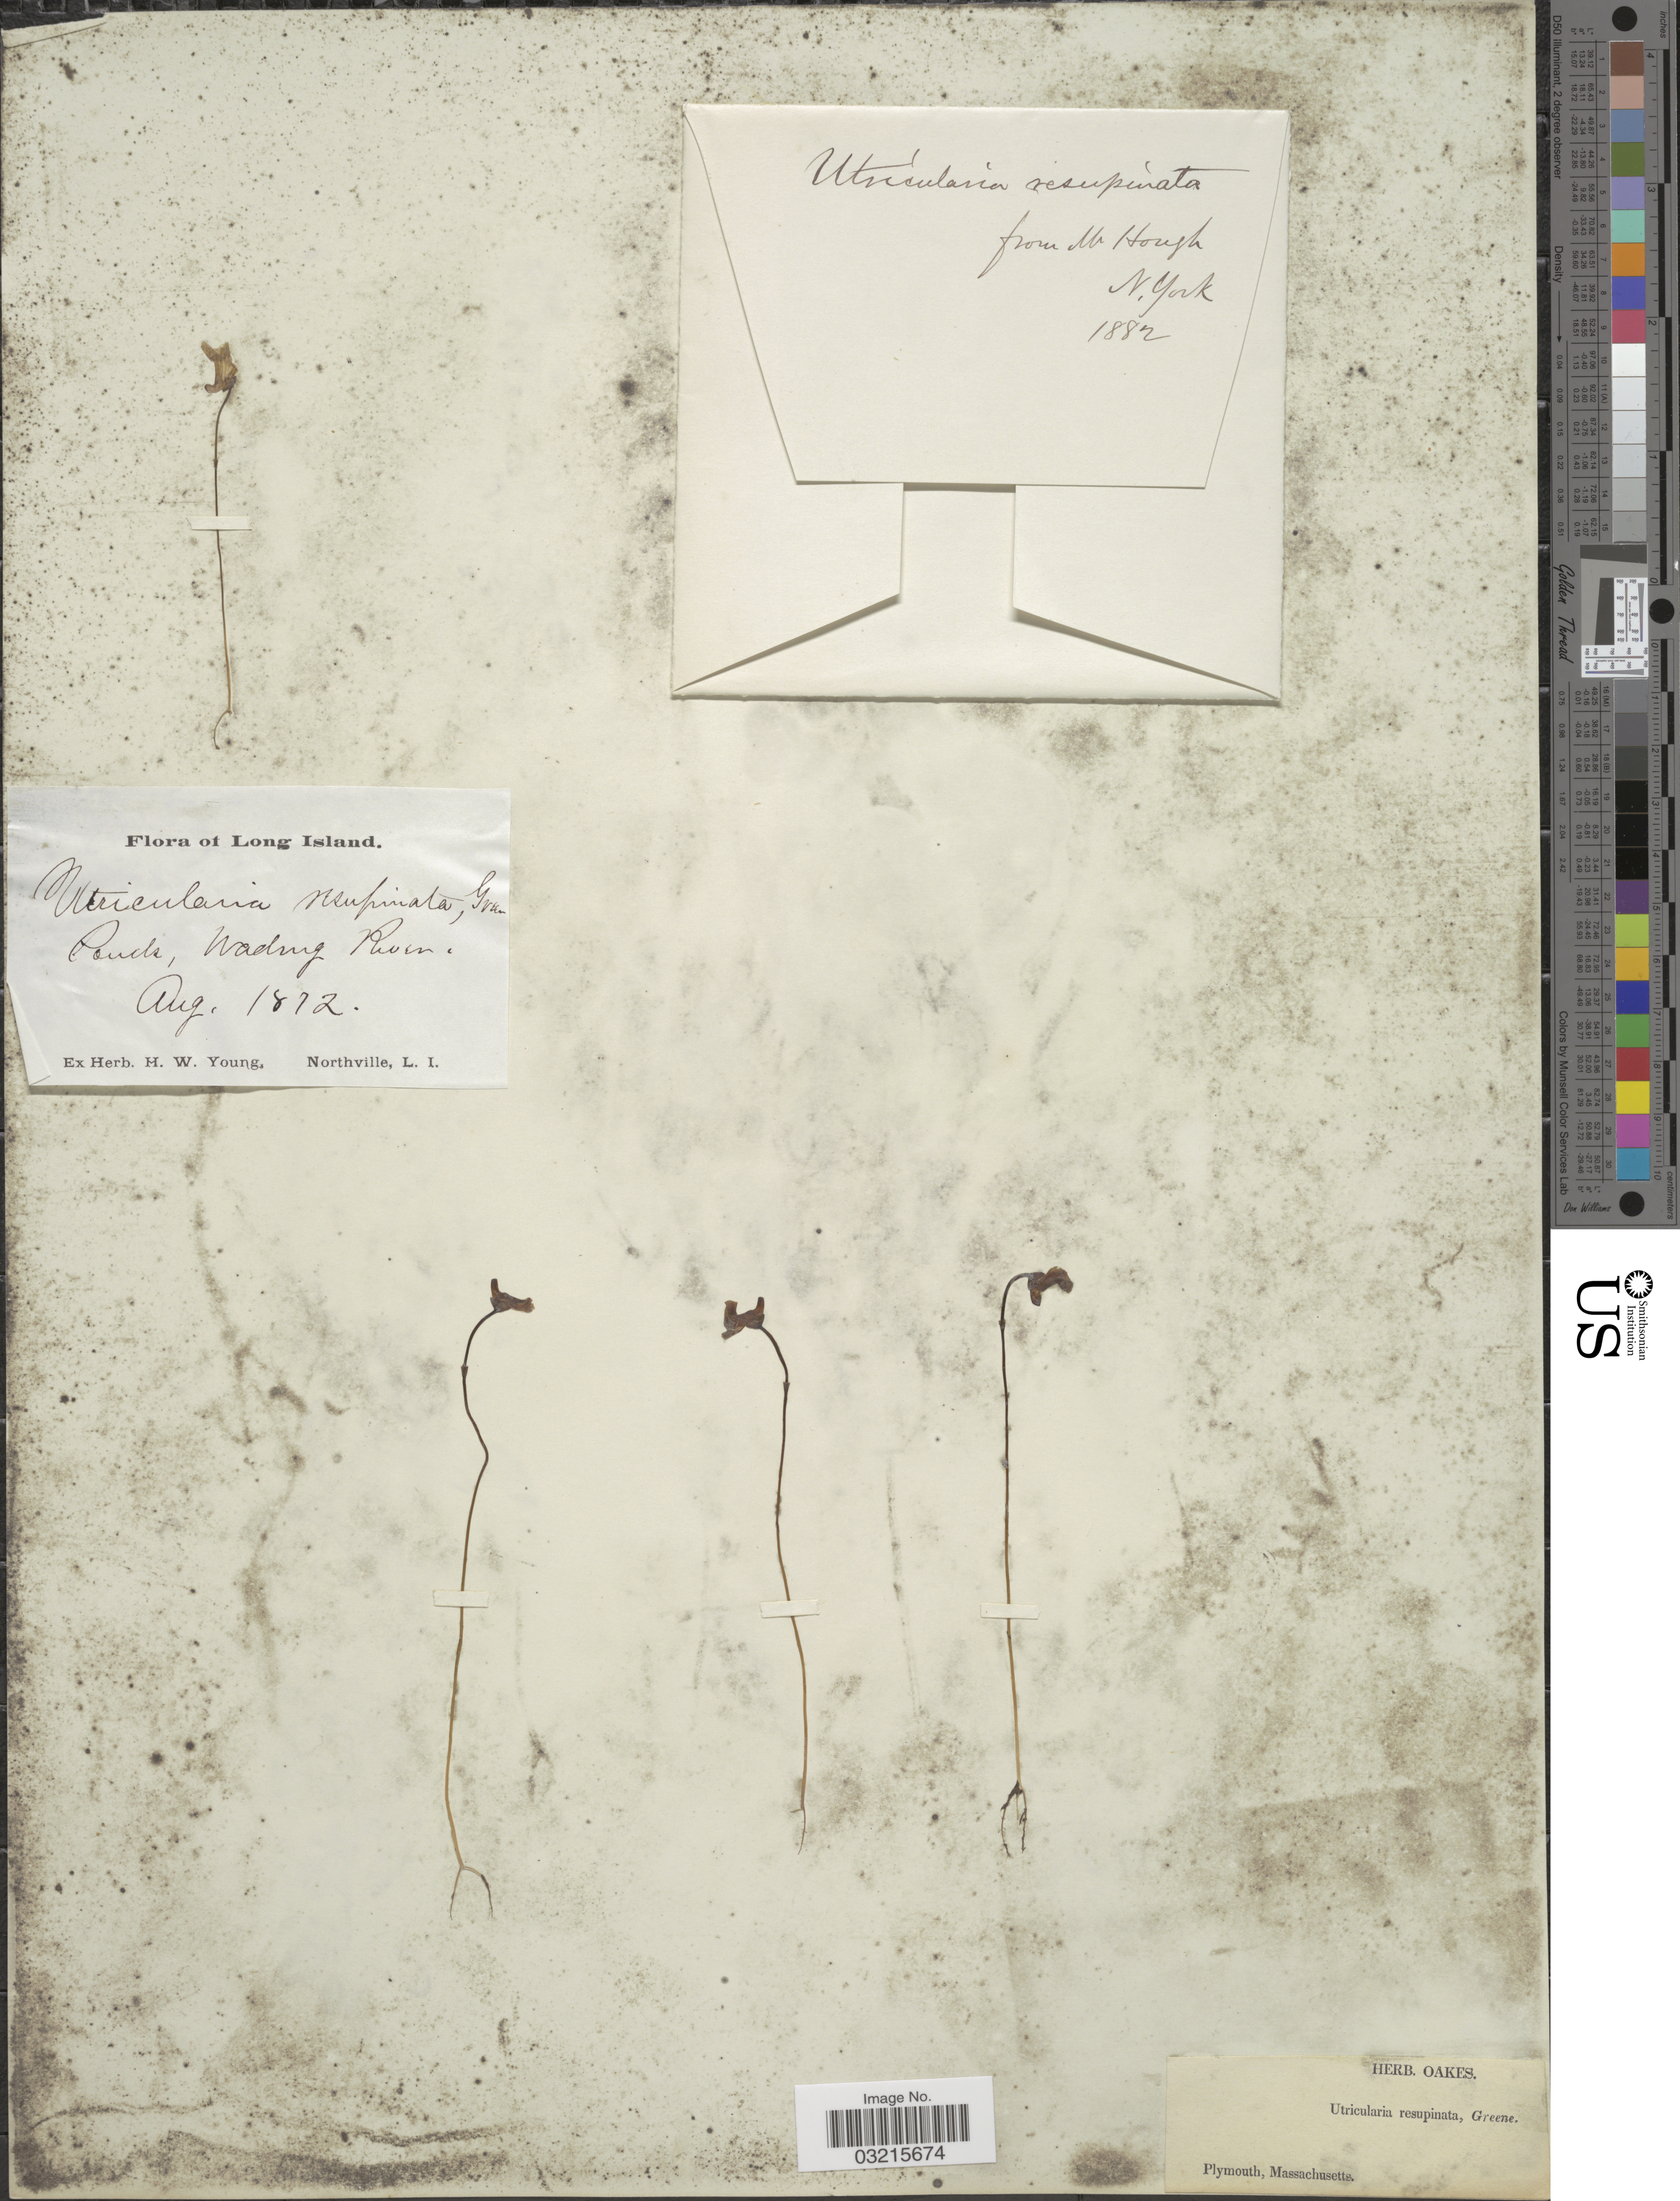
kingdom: Plantae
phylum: Tracheophyta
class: Magnoliopsida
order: Lamiales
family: Lentibulariaceae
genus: Utricularia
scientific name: Utricularia resupinata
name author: B.D. Greene ex Bigelow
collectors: ex herb. H.W. Young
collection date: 1872-08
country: United States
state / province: New York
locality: Long Island. Ponds, Wading River.